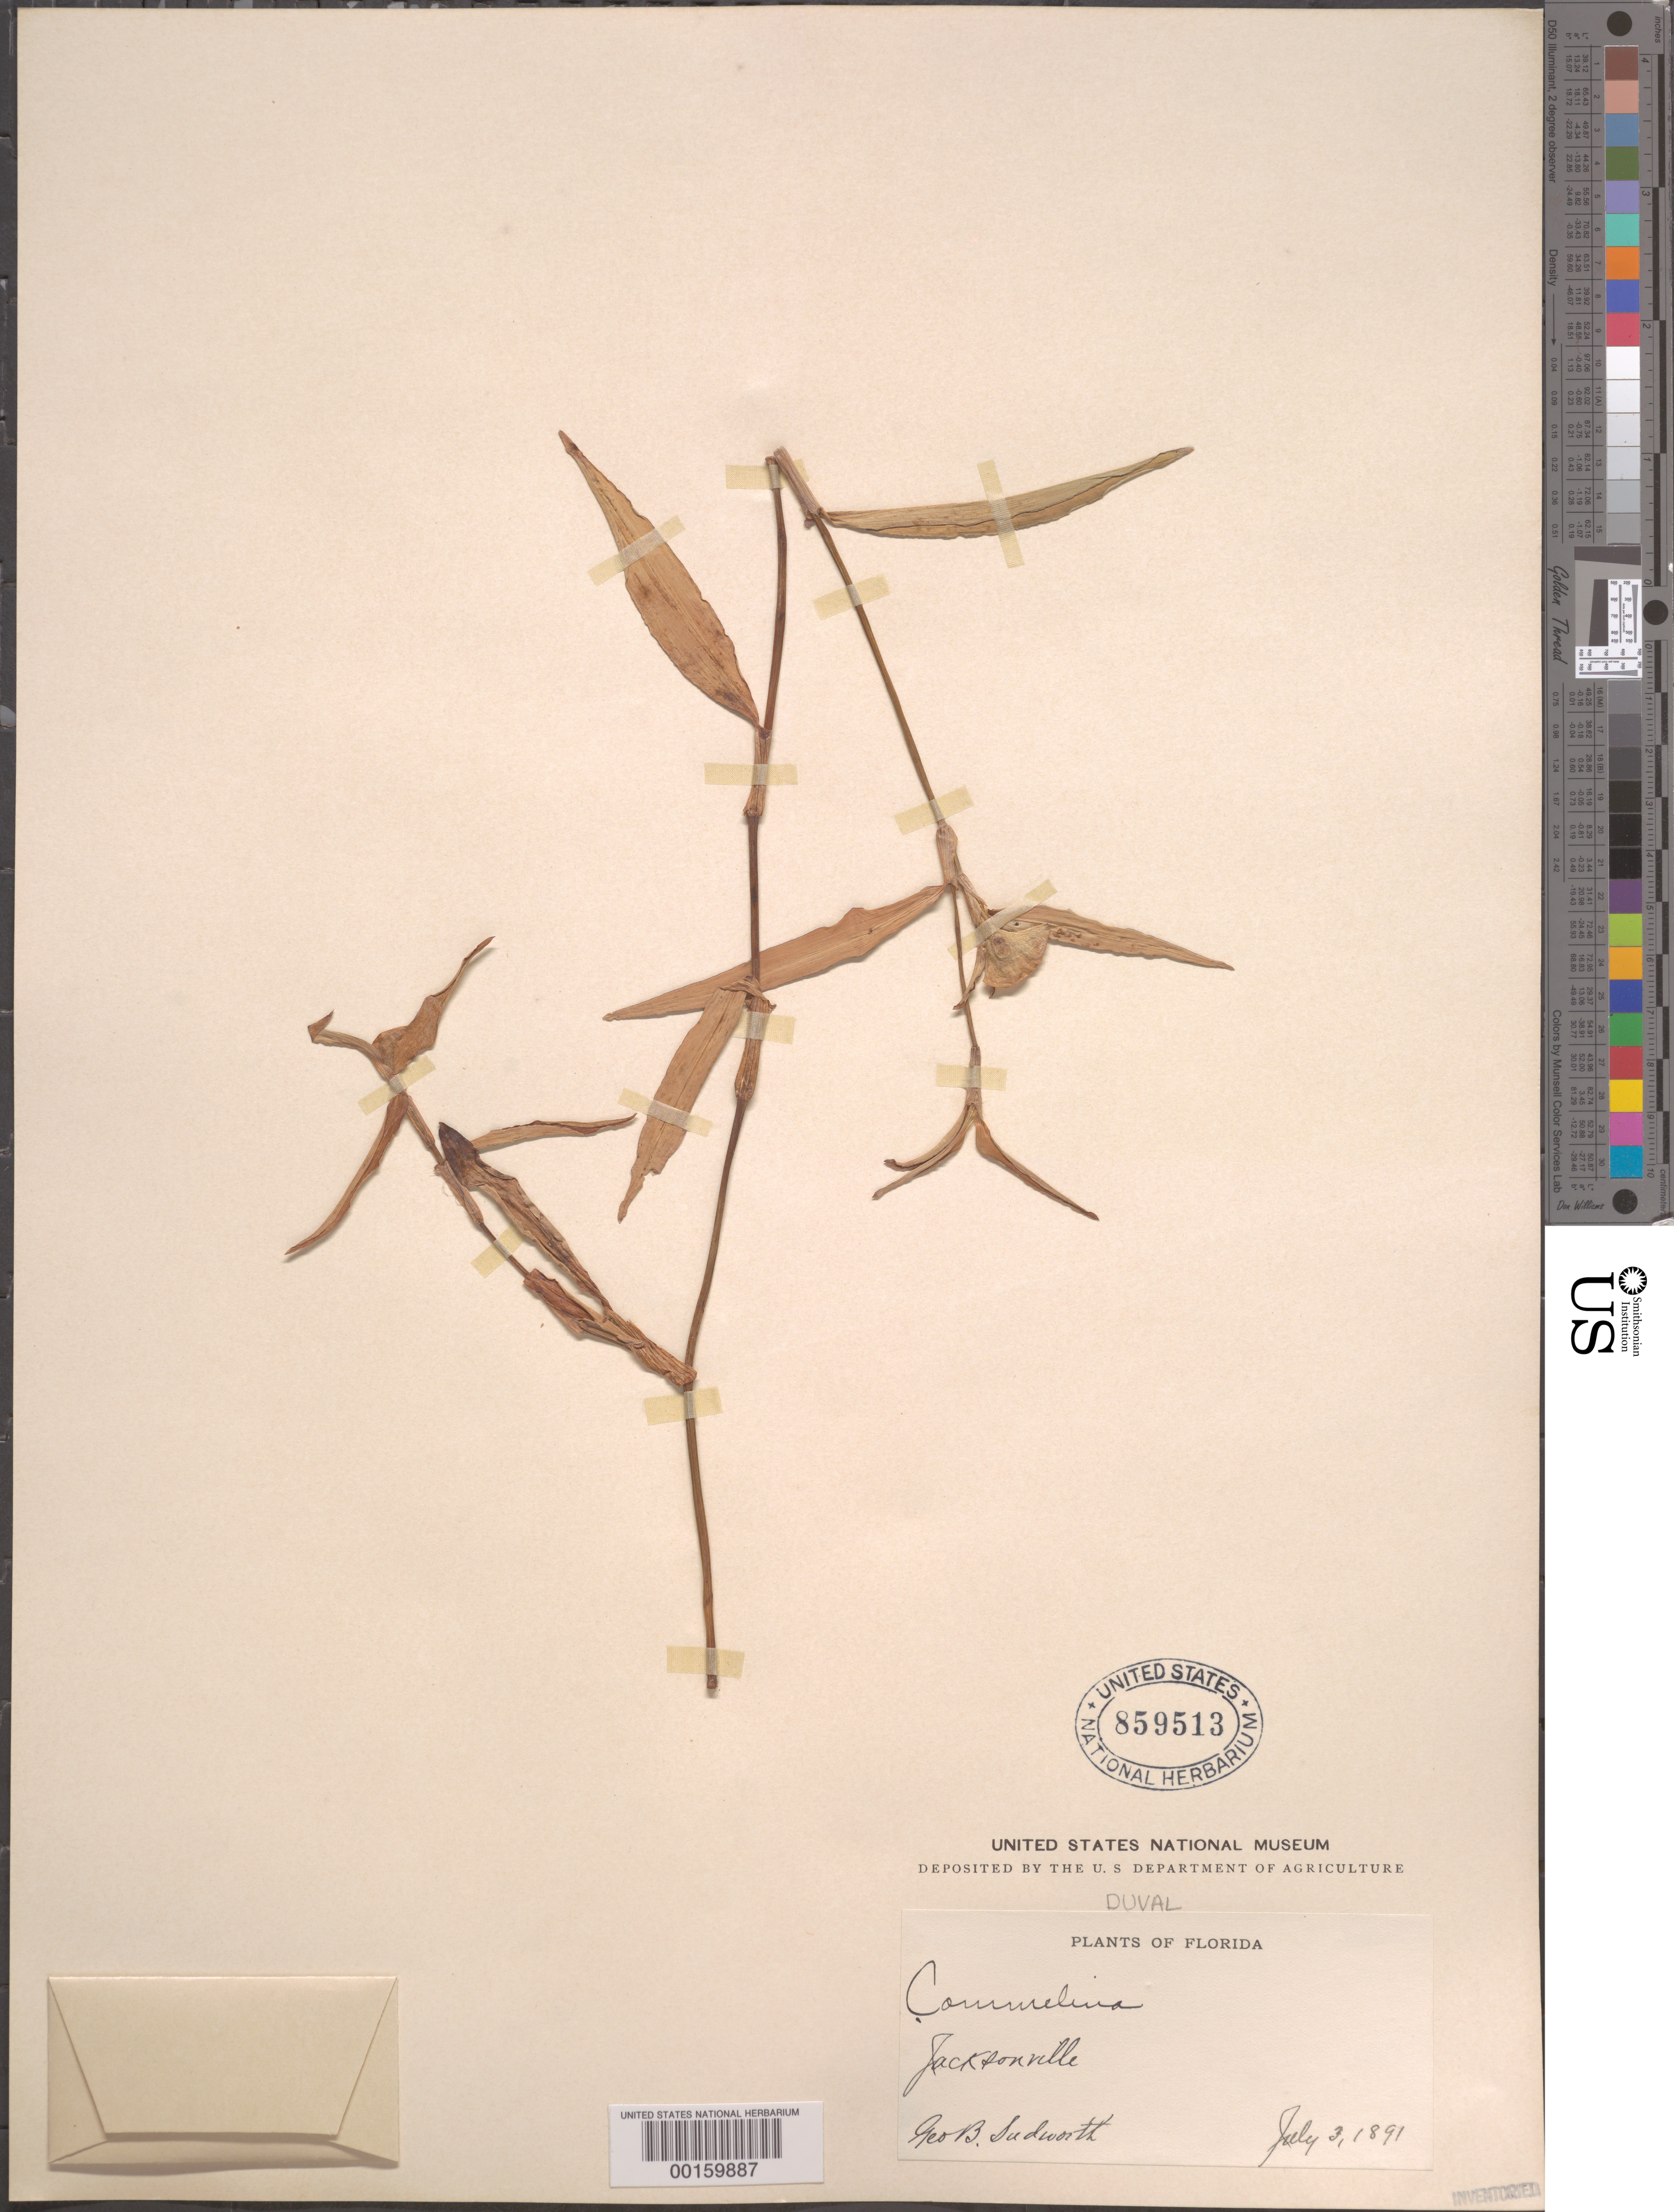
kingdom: Plantae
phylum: Tracheophyta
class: Liliopsida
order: Commelinales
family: Commelinaceae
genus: Commelina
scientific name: Commelina erecta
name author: L.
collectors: G. B. Sudworth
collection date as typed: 03 Jul 1891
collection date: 1891-07-03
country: United States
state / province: Florida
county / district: Duval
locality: Jacksonville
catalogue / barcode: US 859513